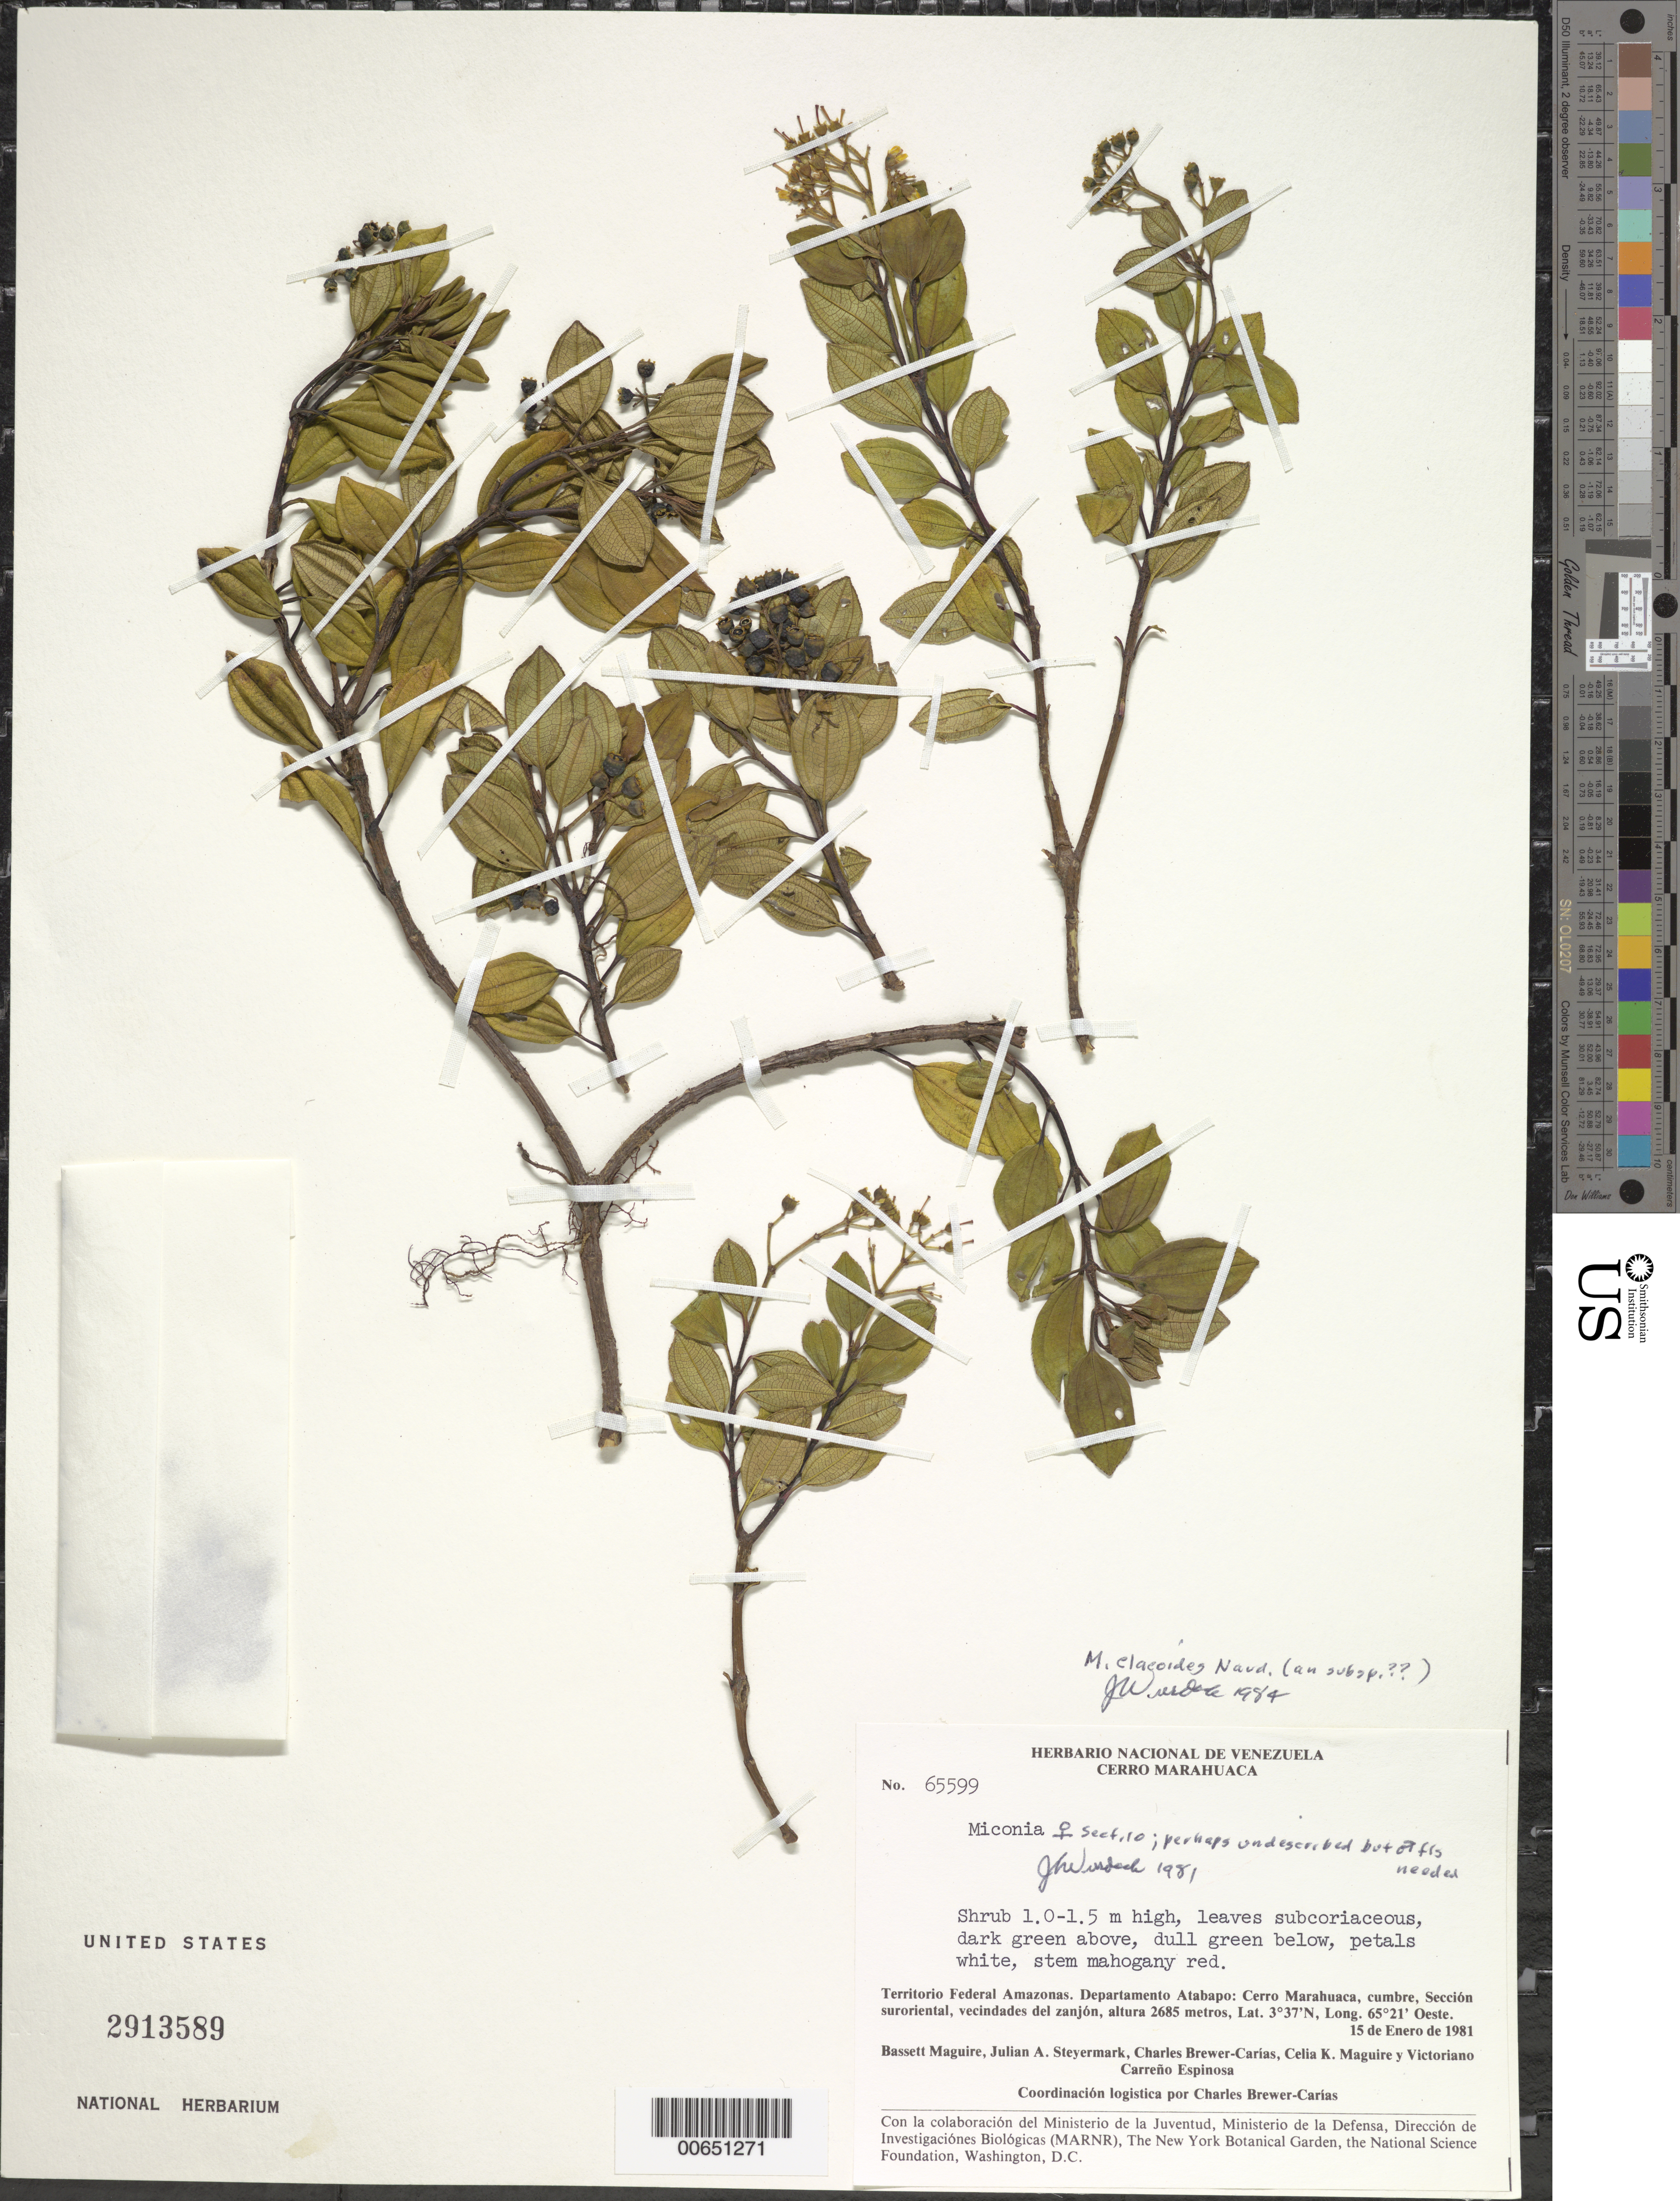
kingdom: Plantae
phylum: Tracheophyta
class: Magnoliopsida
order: Myrtales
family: Melastomataceae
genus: Miconia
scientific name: Miconia elaeoides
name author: Naudin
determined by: Wurdack, John J., (US), US (UNITED STATES)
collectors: B. Maguire, J. Steyermark, C. Brewer-Carias, C. K. Maguire & V. Carreño E.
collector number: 65599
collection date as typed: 15-Jan-81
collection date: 1981-01-15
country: Venezuela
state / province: Amazonas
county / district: Atabapo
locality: Cerro Marahuaca: cumbre, Seccion SO, vec del Zanjon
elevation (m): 2685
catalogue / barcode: US 2913589